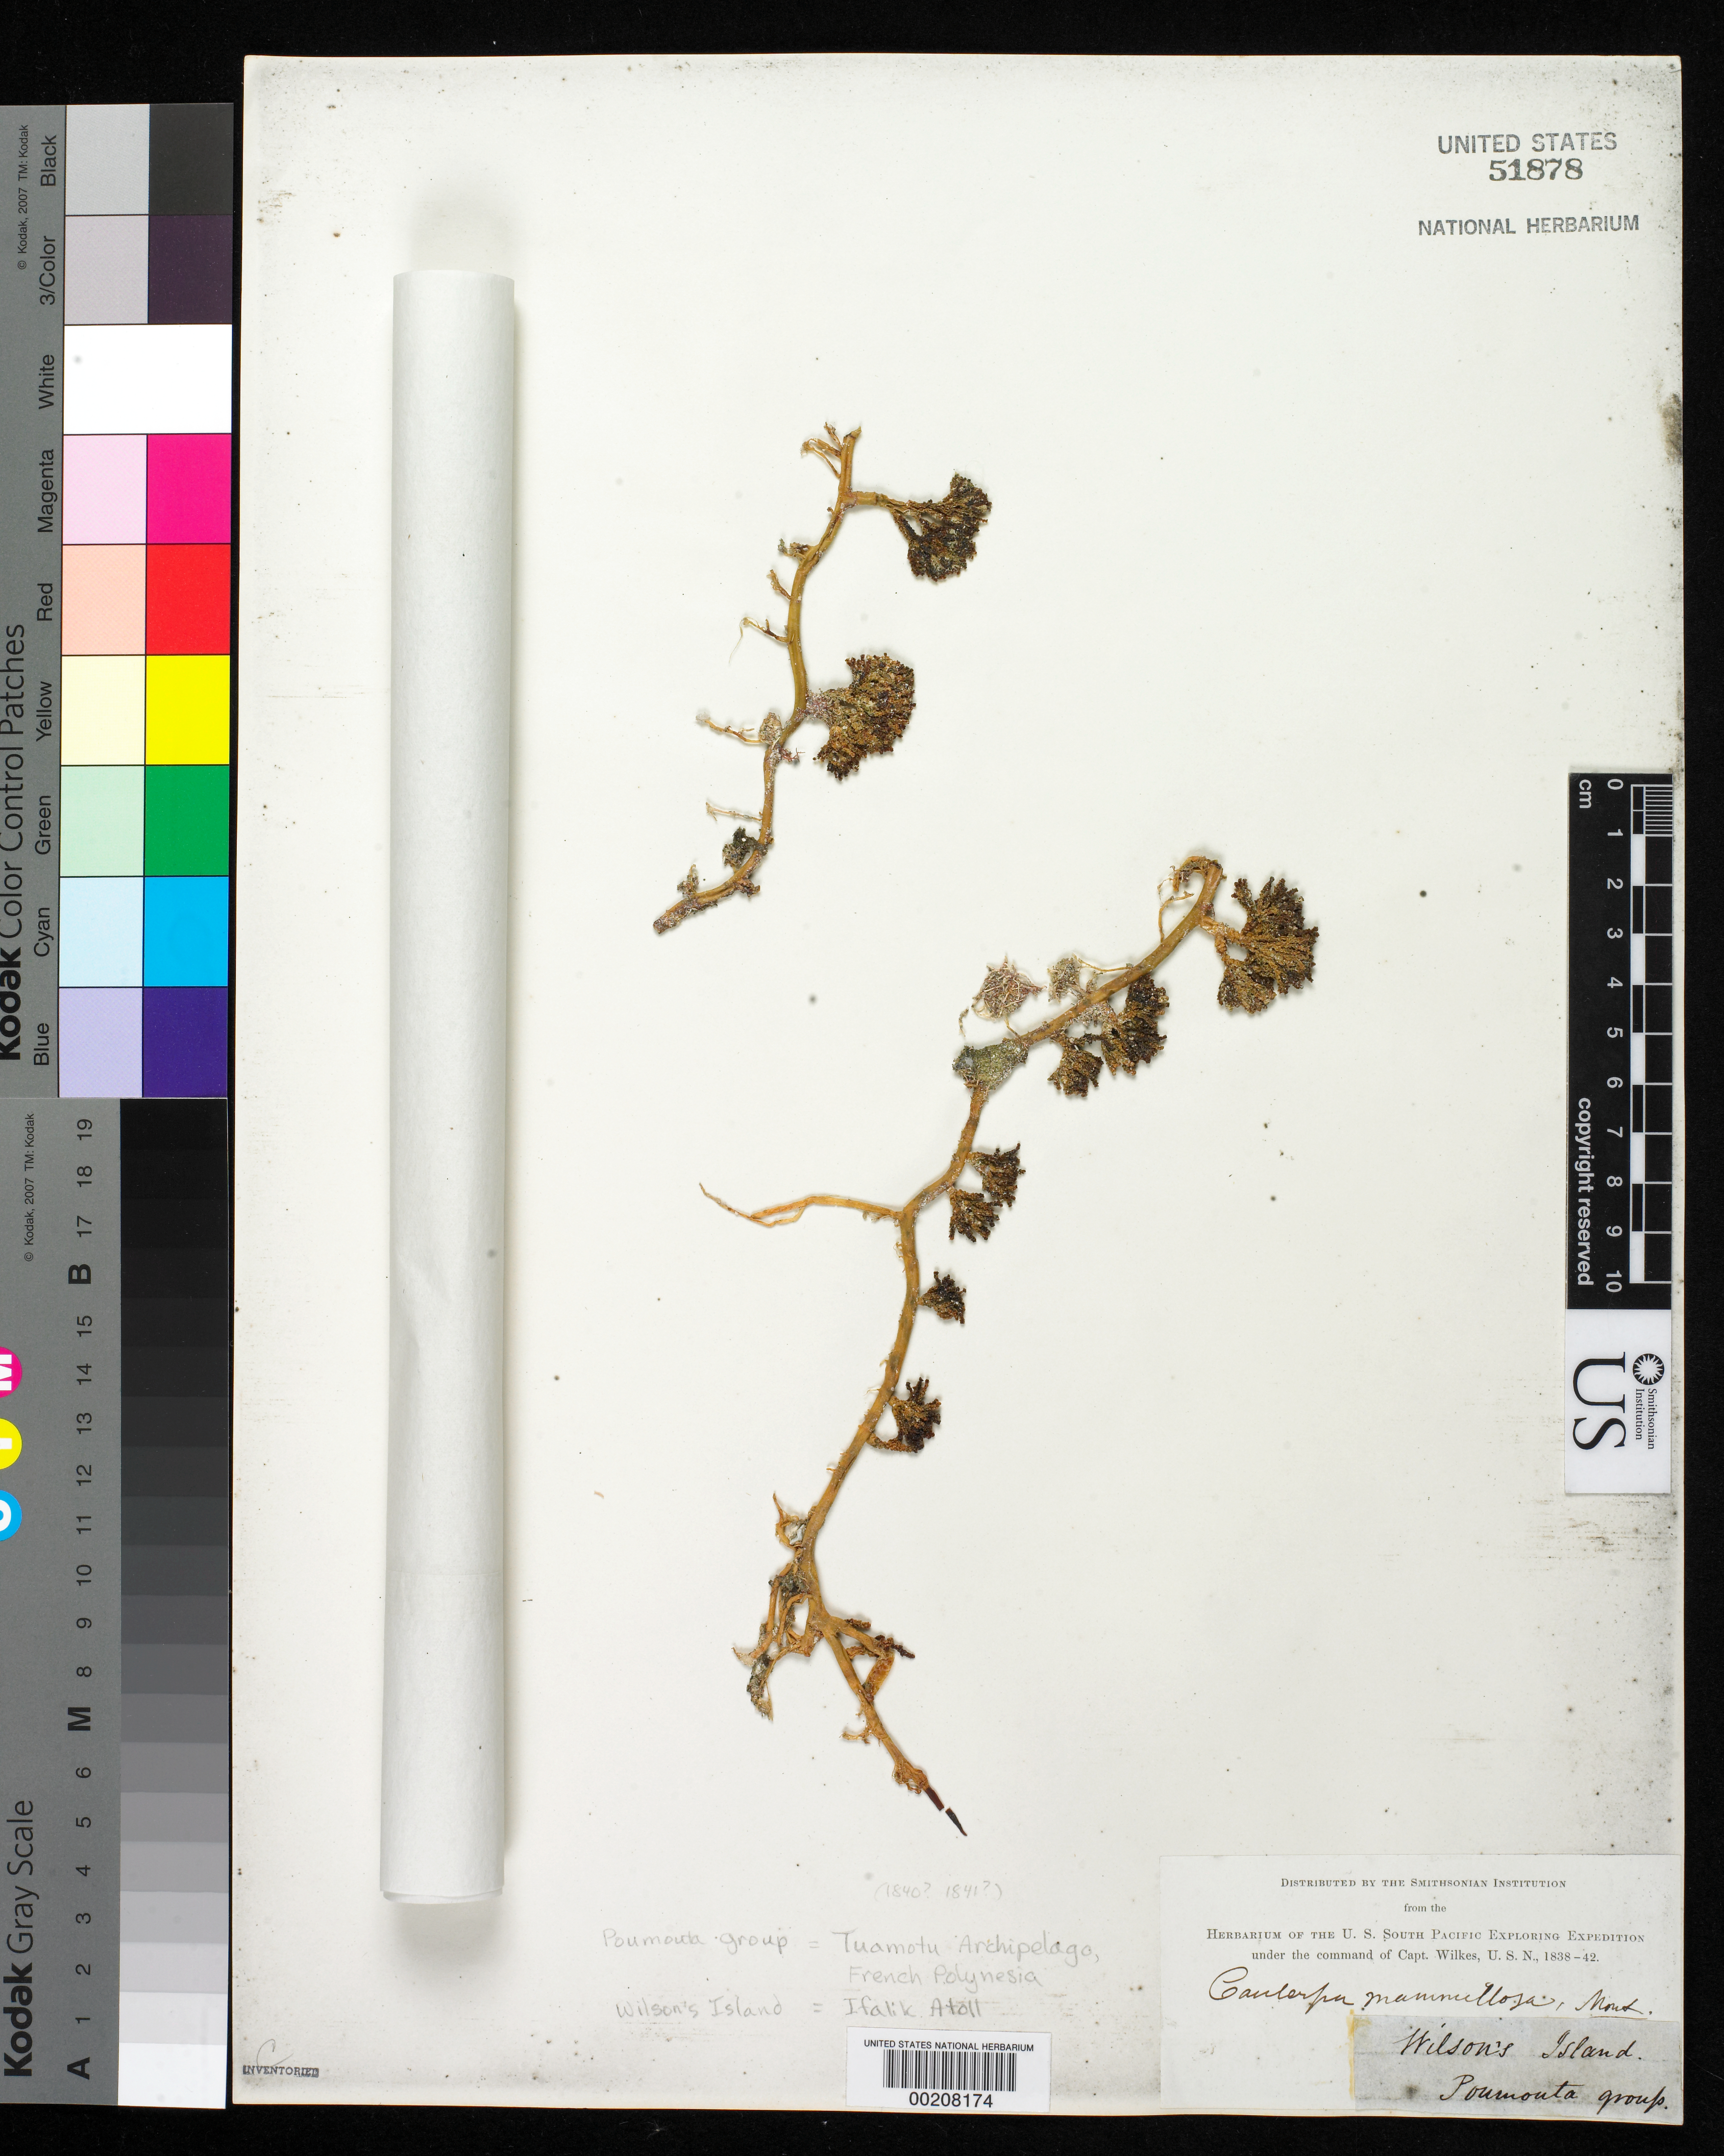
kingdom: Plantae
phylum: Chlorophyta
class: Ulvophyceae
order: Bryopsidales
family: Caulerpaceae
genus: Caulerpa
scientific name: Caulerpa mamillosa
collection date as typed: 1840 or -- --- 1841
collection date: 1840 or 1841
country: French Polynesia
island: Manihi Atoll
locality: Manihi (= Wilson's Island)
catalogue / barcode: US 51878